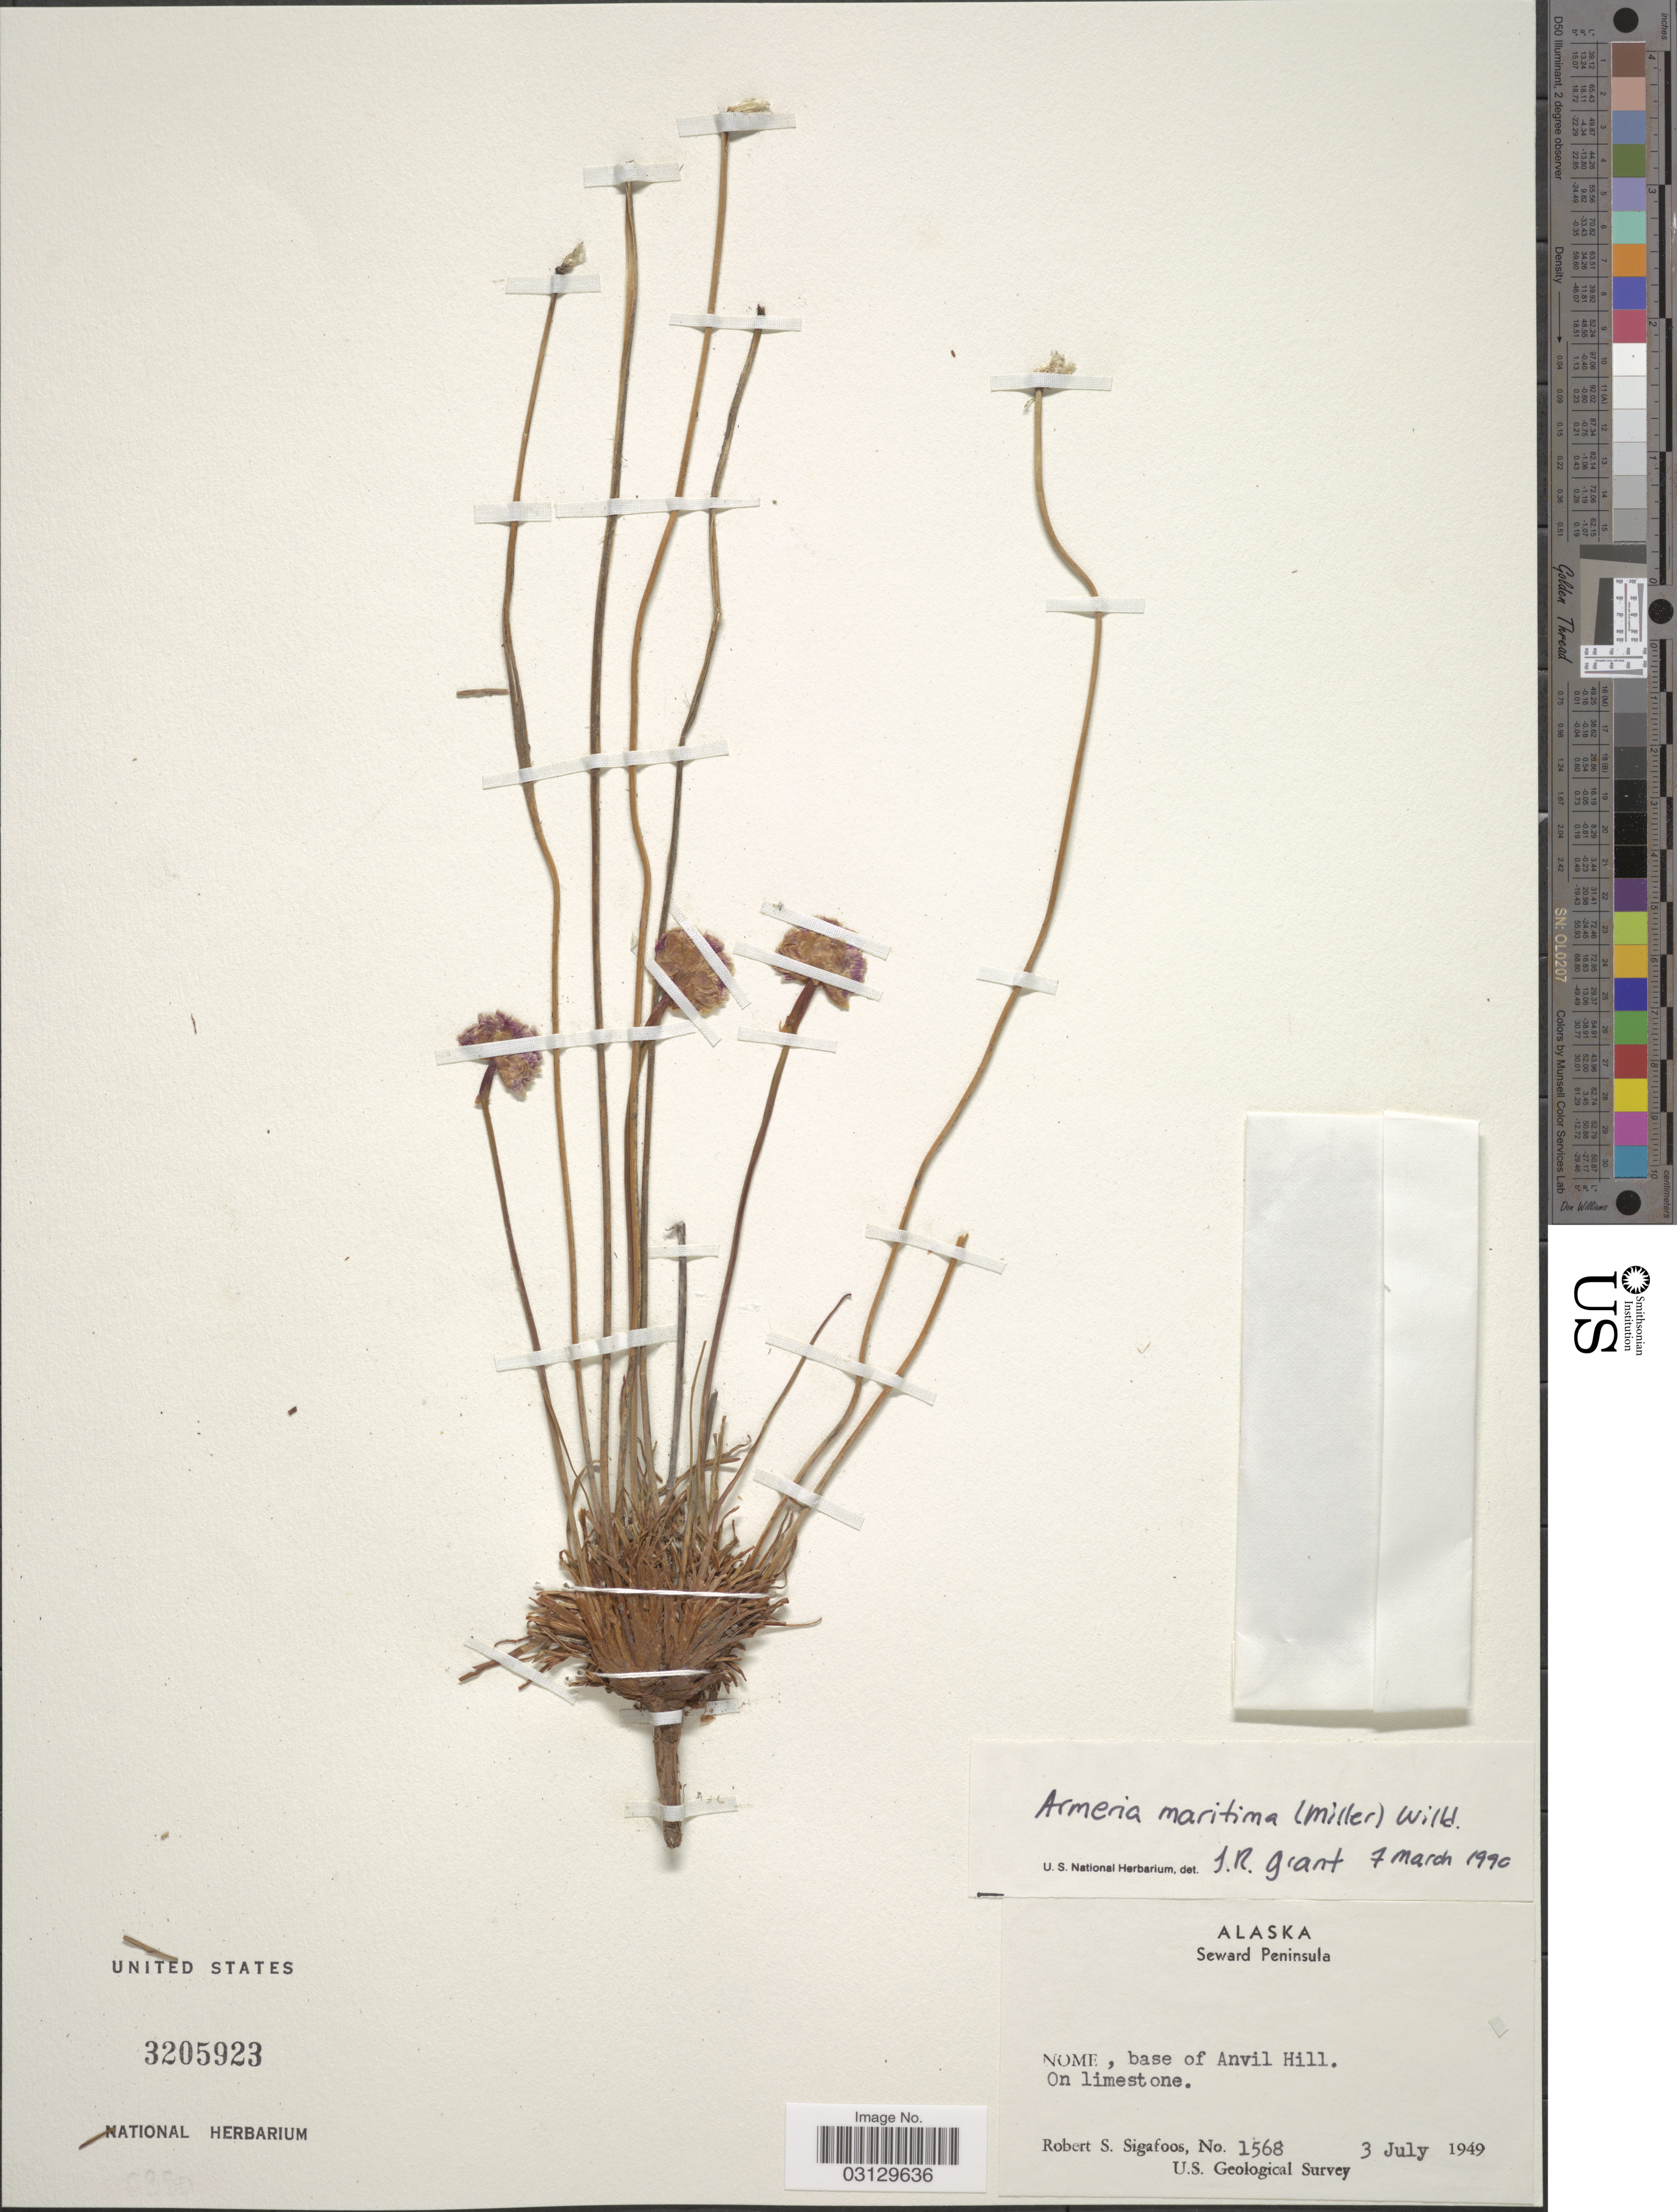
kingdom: Plantae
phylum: Tracheophyta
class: Magnoliopsida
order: Caryophyllales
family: Plumbaginaceae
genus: Armeria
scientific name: Armeria maritima subsp. arctica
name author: (Cham.) Hultén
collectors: R. Sigafoos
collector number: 1568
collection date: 1949-07-03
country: United States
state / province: Alaska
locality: Seward Peninsula. Nome, base of Anvil Hill.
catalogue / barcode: US 3205923